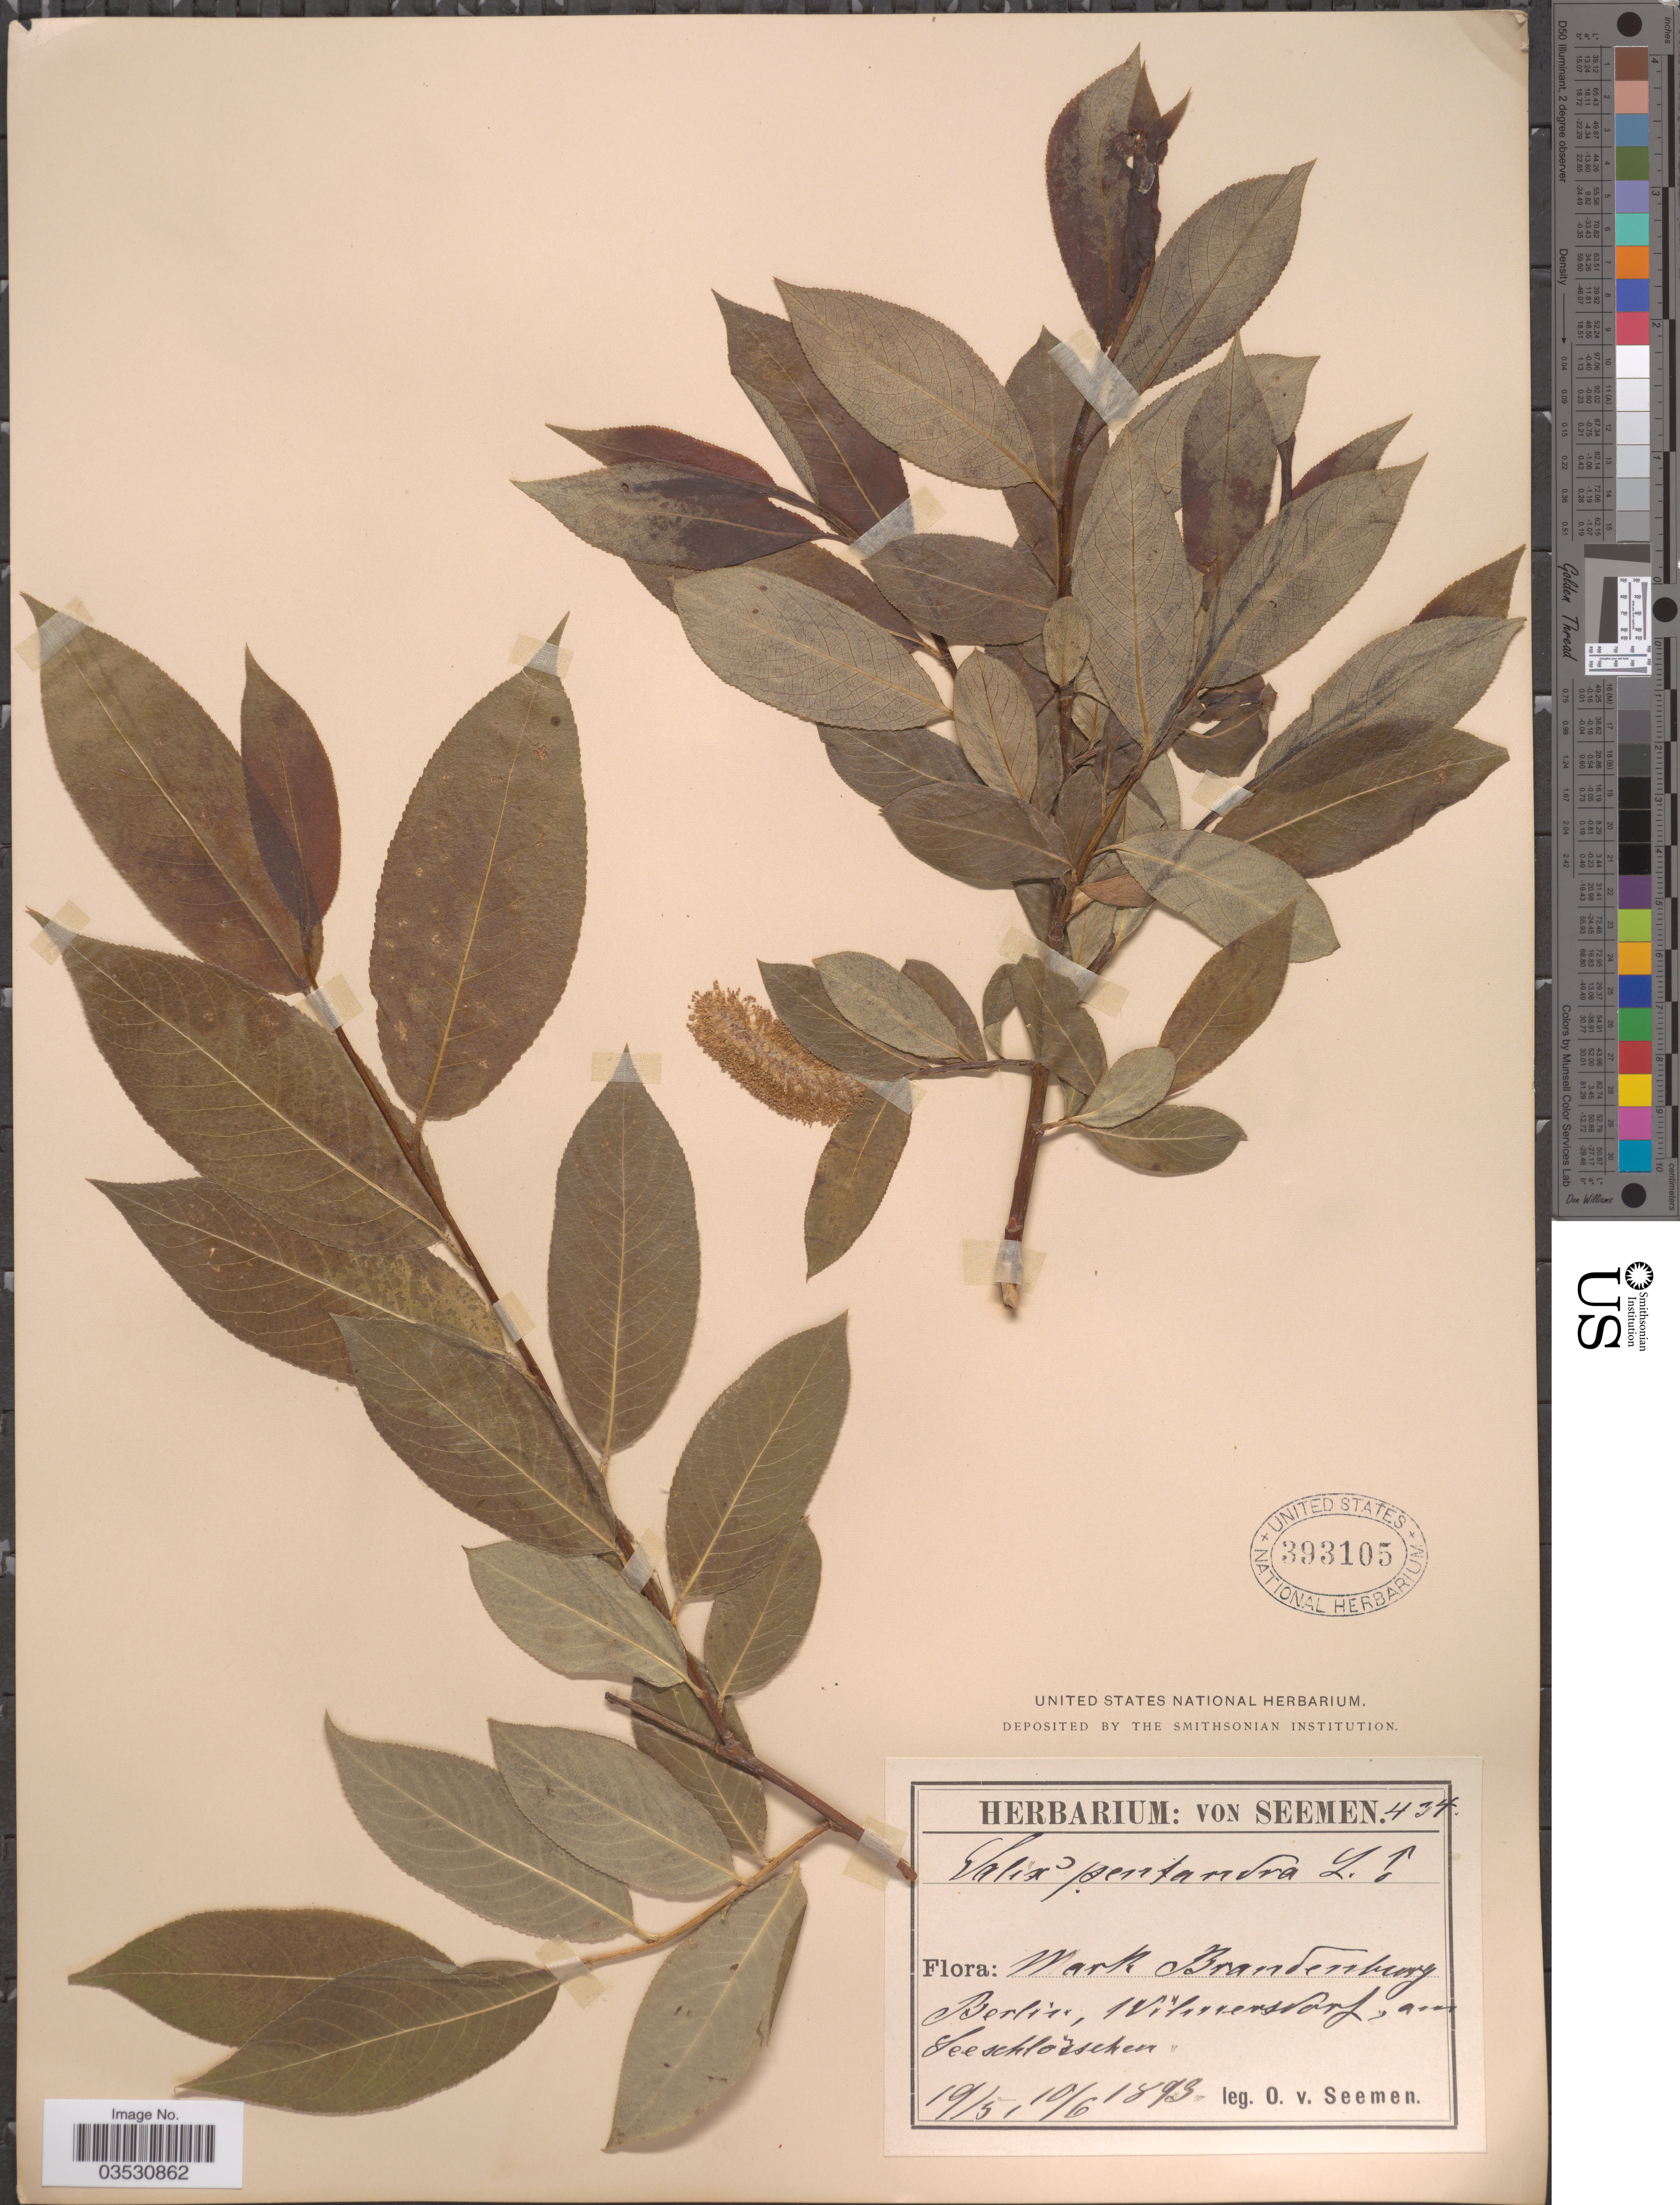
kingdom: Plantae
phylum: Tracheophyta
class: Magnoliopsida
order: Malpighiales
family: Salicaceae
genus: Salix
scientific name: Salix pentandra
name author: L.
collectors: K. O. von Seemen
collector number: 434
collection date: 1893-05-19/1893-06-10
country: Germany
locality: Mark Brandenburg. Berlin, Wilmersdorf, am Seeschlösschen.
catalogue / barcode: US 393105